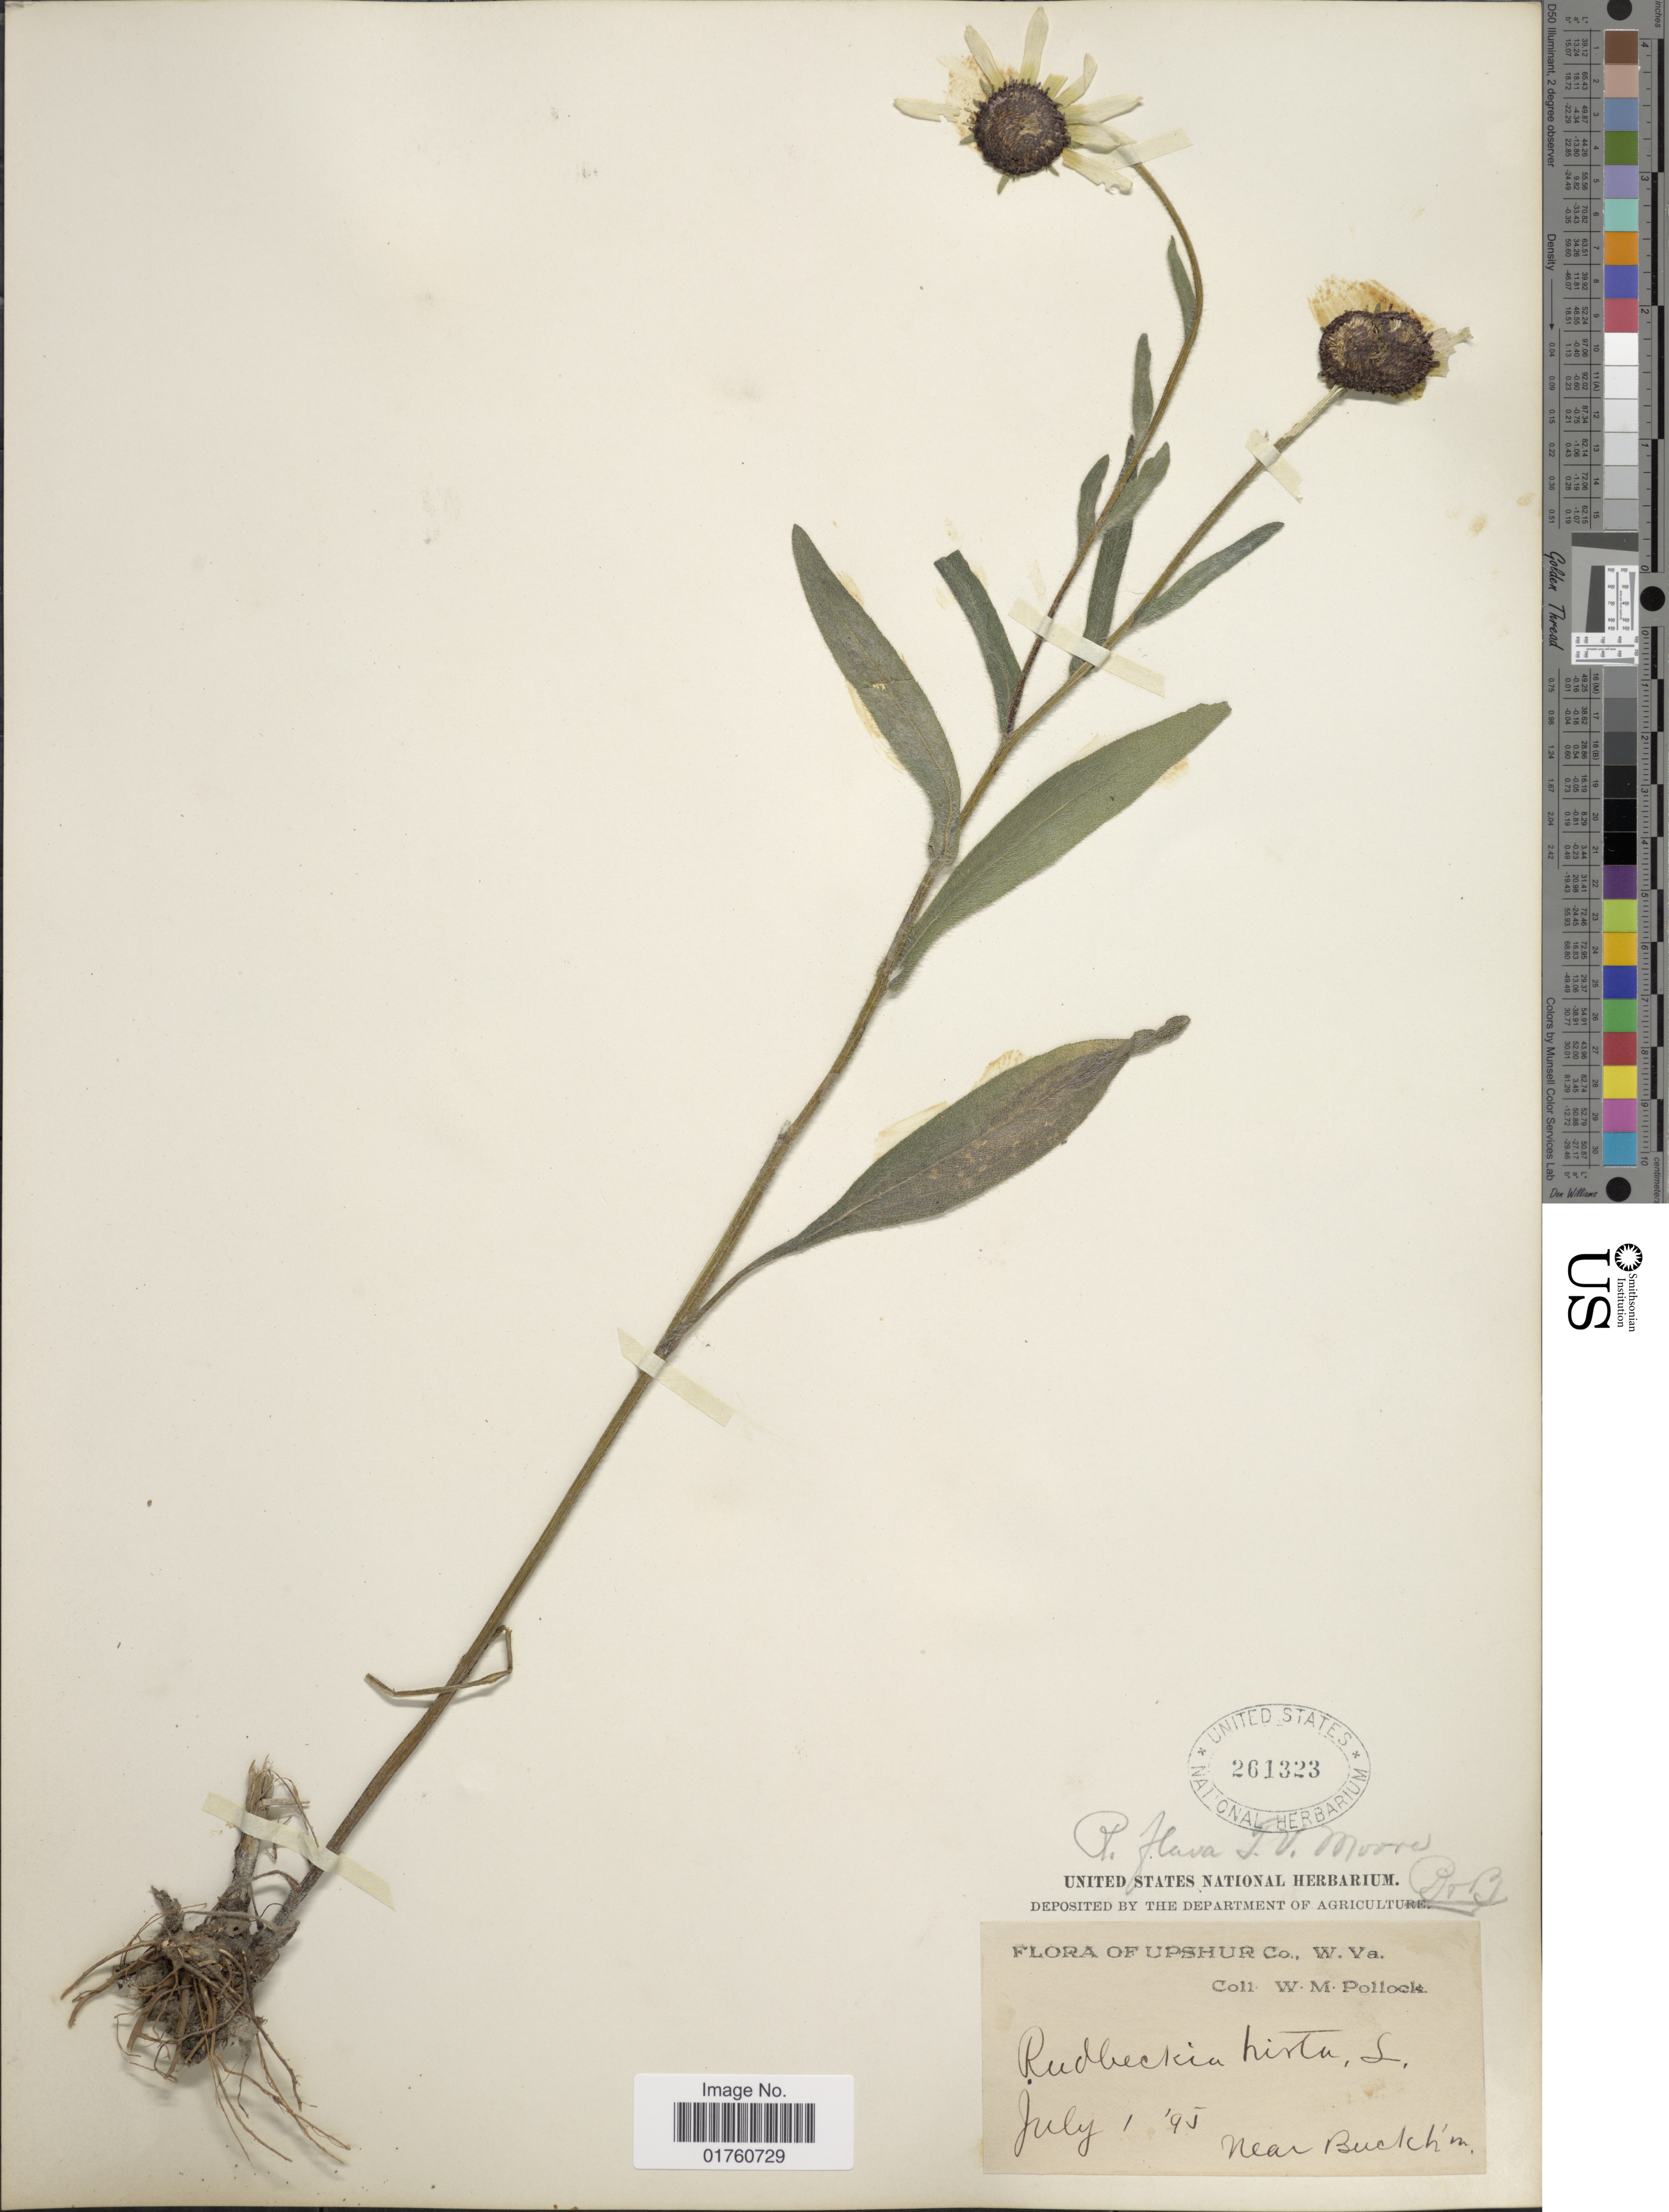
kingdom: Plantae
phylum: Tracheophyta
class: Magnoliopsida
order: Asterales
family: Asteraceae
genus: Rudbeckia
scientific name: Rudbeckia flava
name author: T.V. Moore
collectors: W. M. Pollock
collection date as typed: Transcribed d/m/y: 1/7/95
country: United States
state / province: West Virginia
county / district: Upshur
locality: near Buck'm.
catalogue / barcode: US 261323